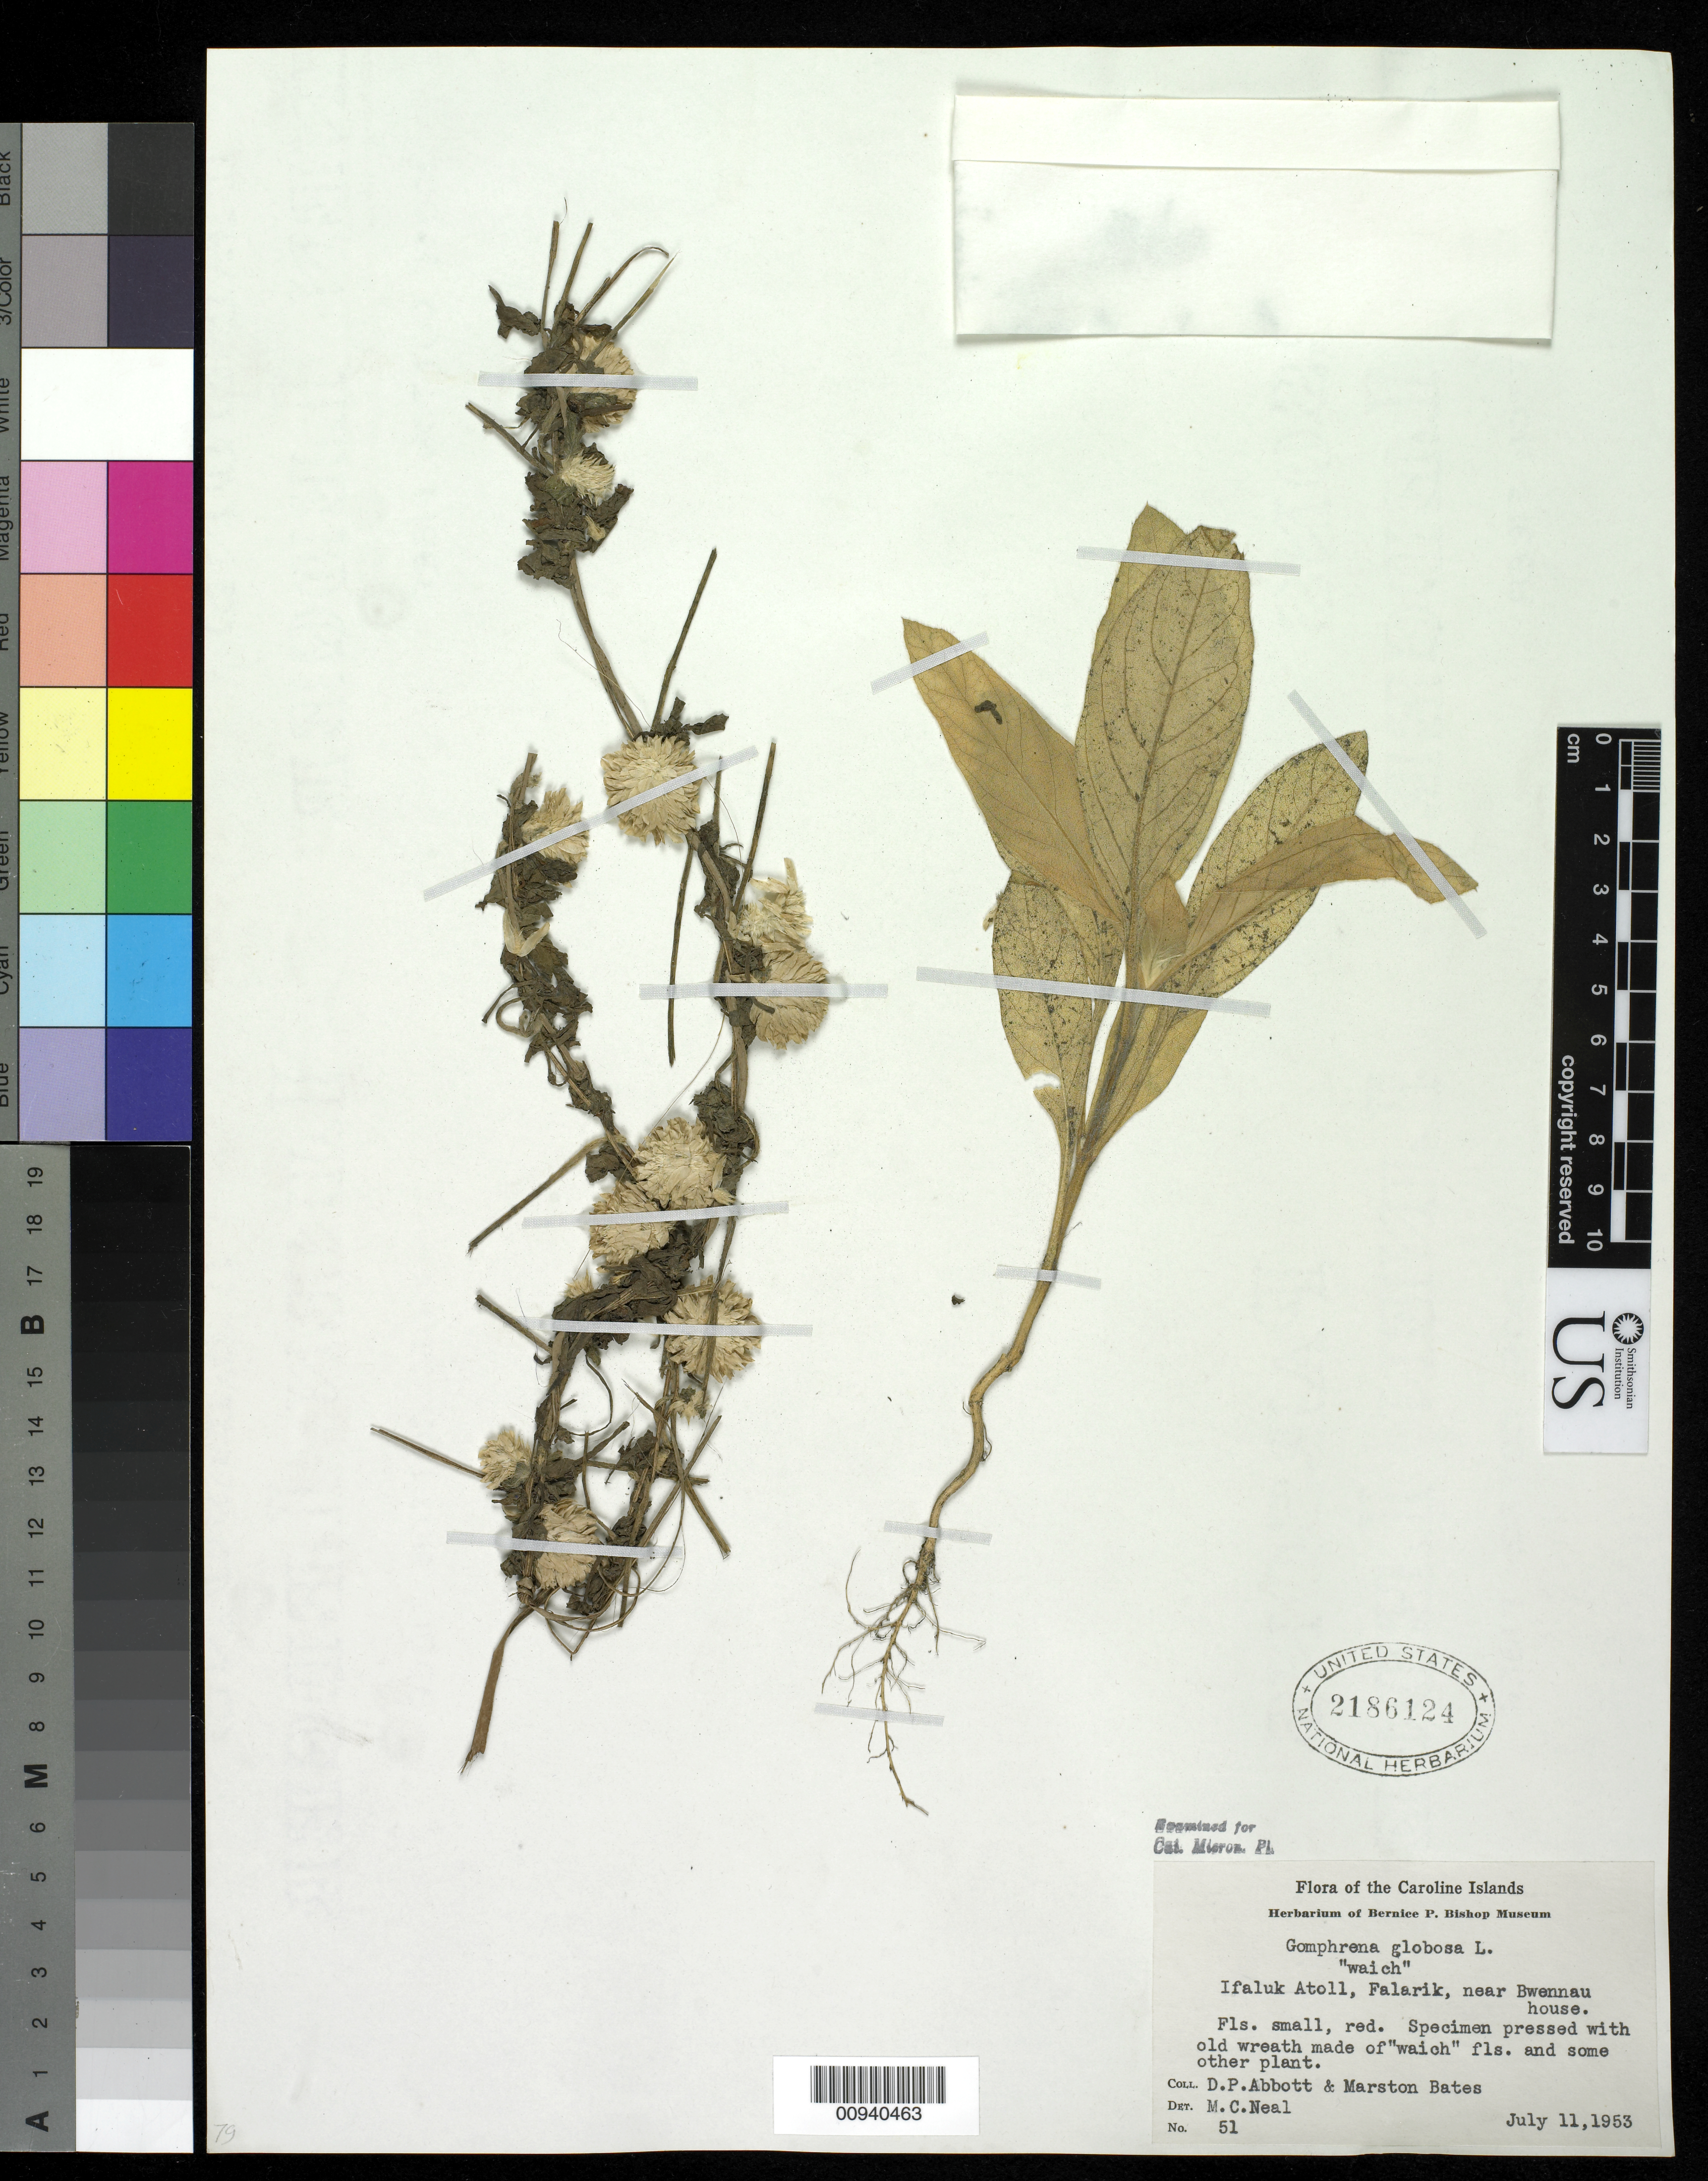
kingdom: Plantae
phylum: Tracheophyta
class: Magnoliopsida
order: Caryophyllales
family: Amaranthaceae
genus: Gomphrena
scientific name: Gomphrena globosa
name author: L.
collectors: D. P. Abbott & M. Bates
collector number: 51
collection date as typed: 11 Jul 1953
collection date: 1953-07-11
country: Micronesia, Federated States of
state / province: Yap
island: Ifalik (Ifaluk) Atoll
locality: Falarik Islet, near Bwennau house.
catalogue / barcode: US 2186124